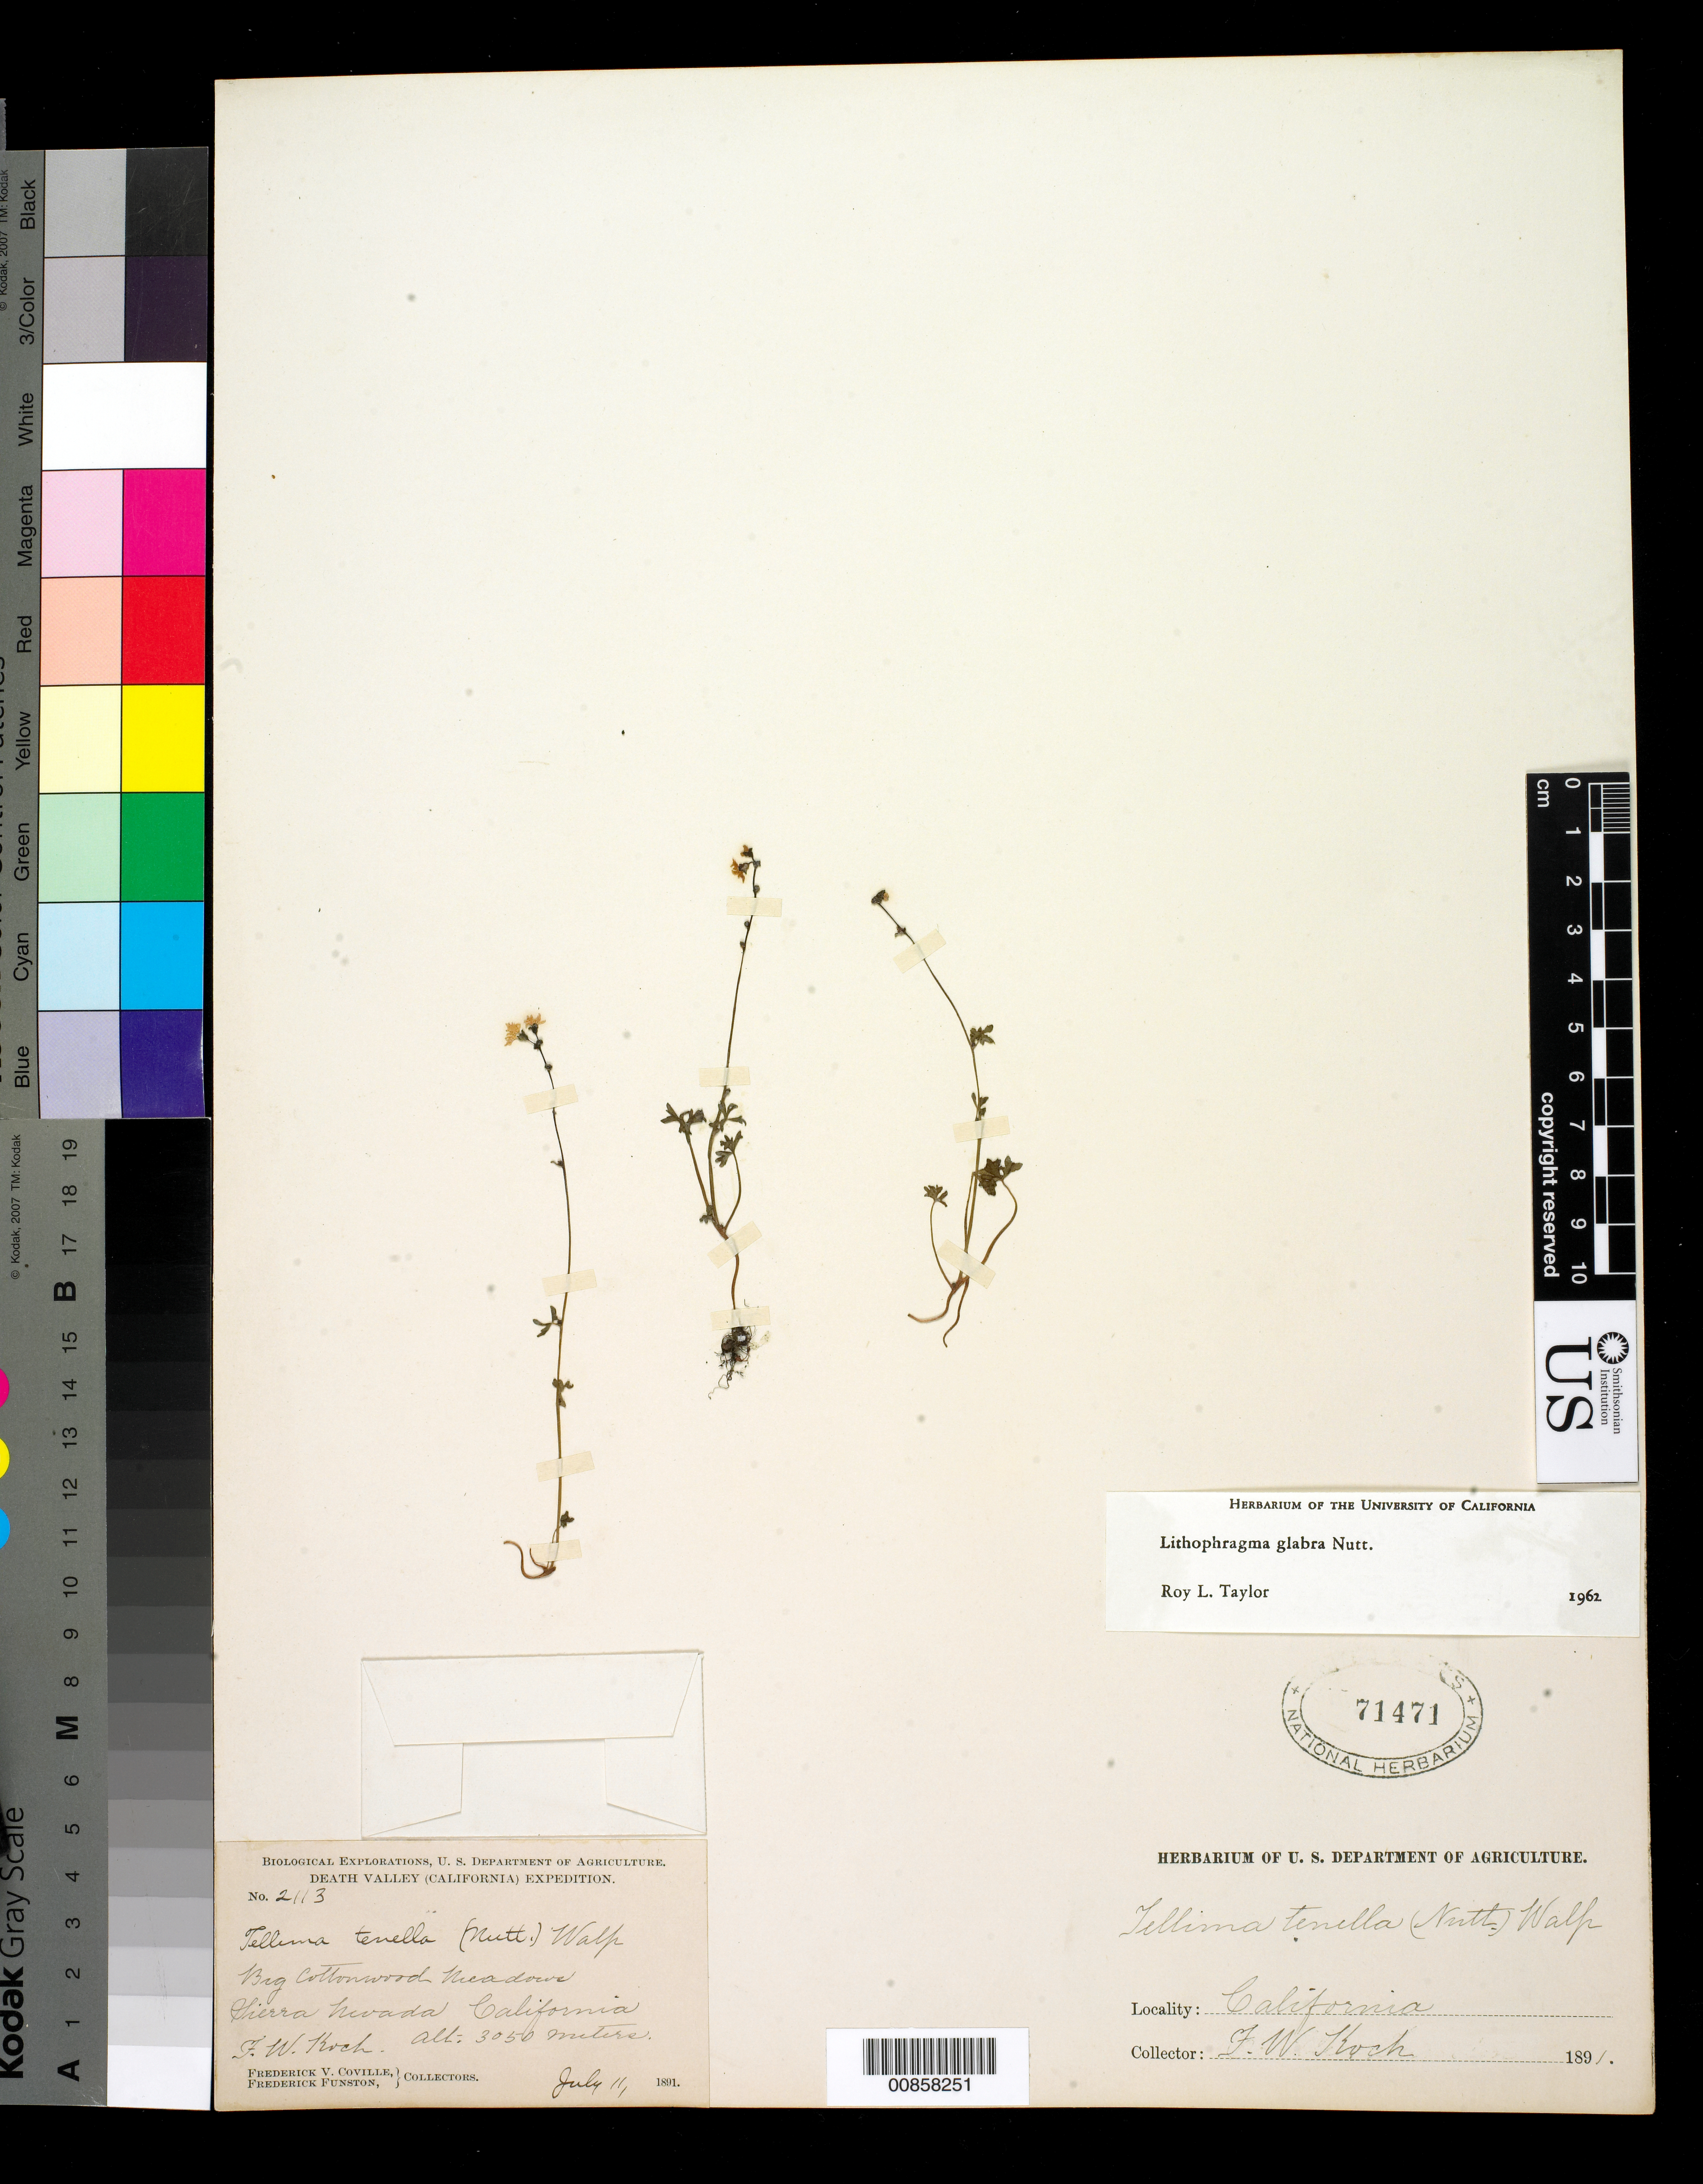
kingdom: Plantae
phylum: Tracheophyta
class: Magnoliopsida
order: Saxifragales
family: Saxifragaceae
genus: Lithophragma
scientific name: Lithophragma glabrum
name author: Nutt.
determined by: Taylor, R. L.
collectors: F. W. Koch, F. Funston & F. V. Coville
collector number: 2113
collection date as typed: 11 Jul 1891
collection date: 1891-07-11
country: United States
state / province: California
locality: Big Cottonwood Meadow, Sierra Nevada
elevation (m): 3050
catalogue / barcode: US 71471